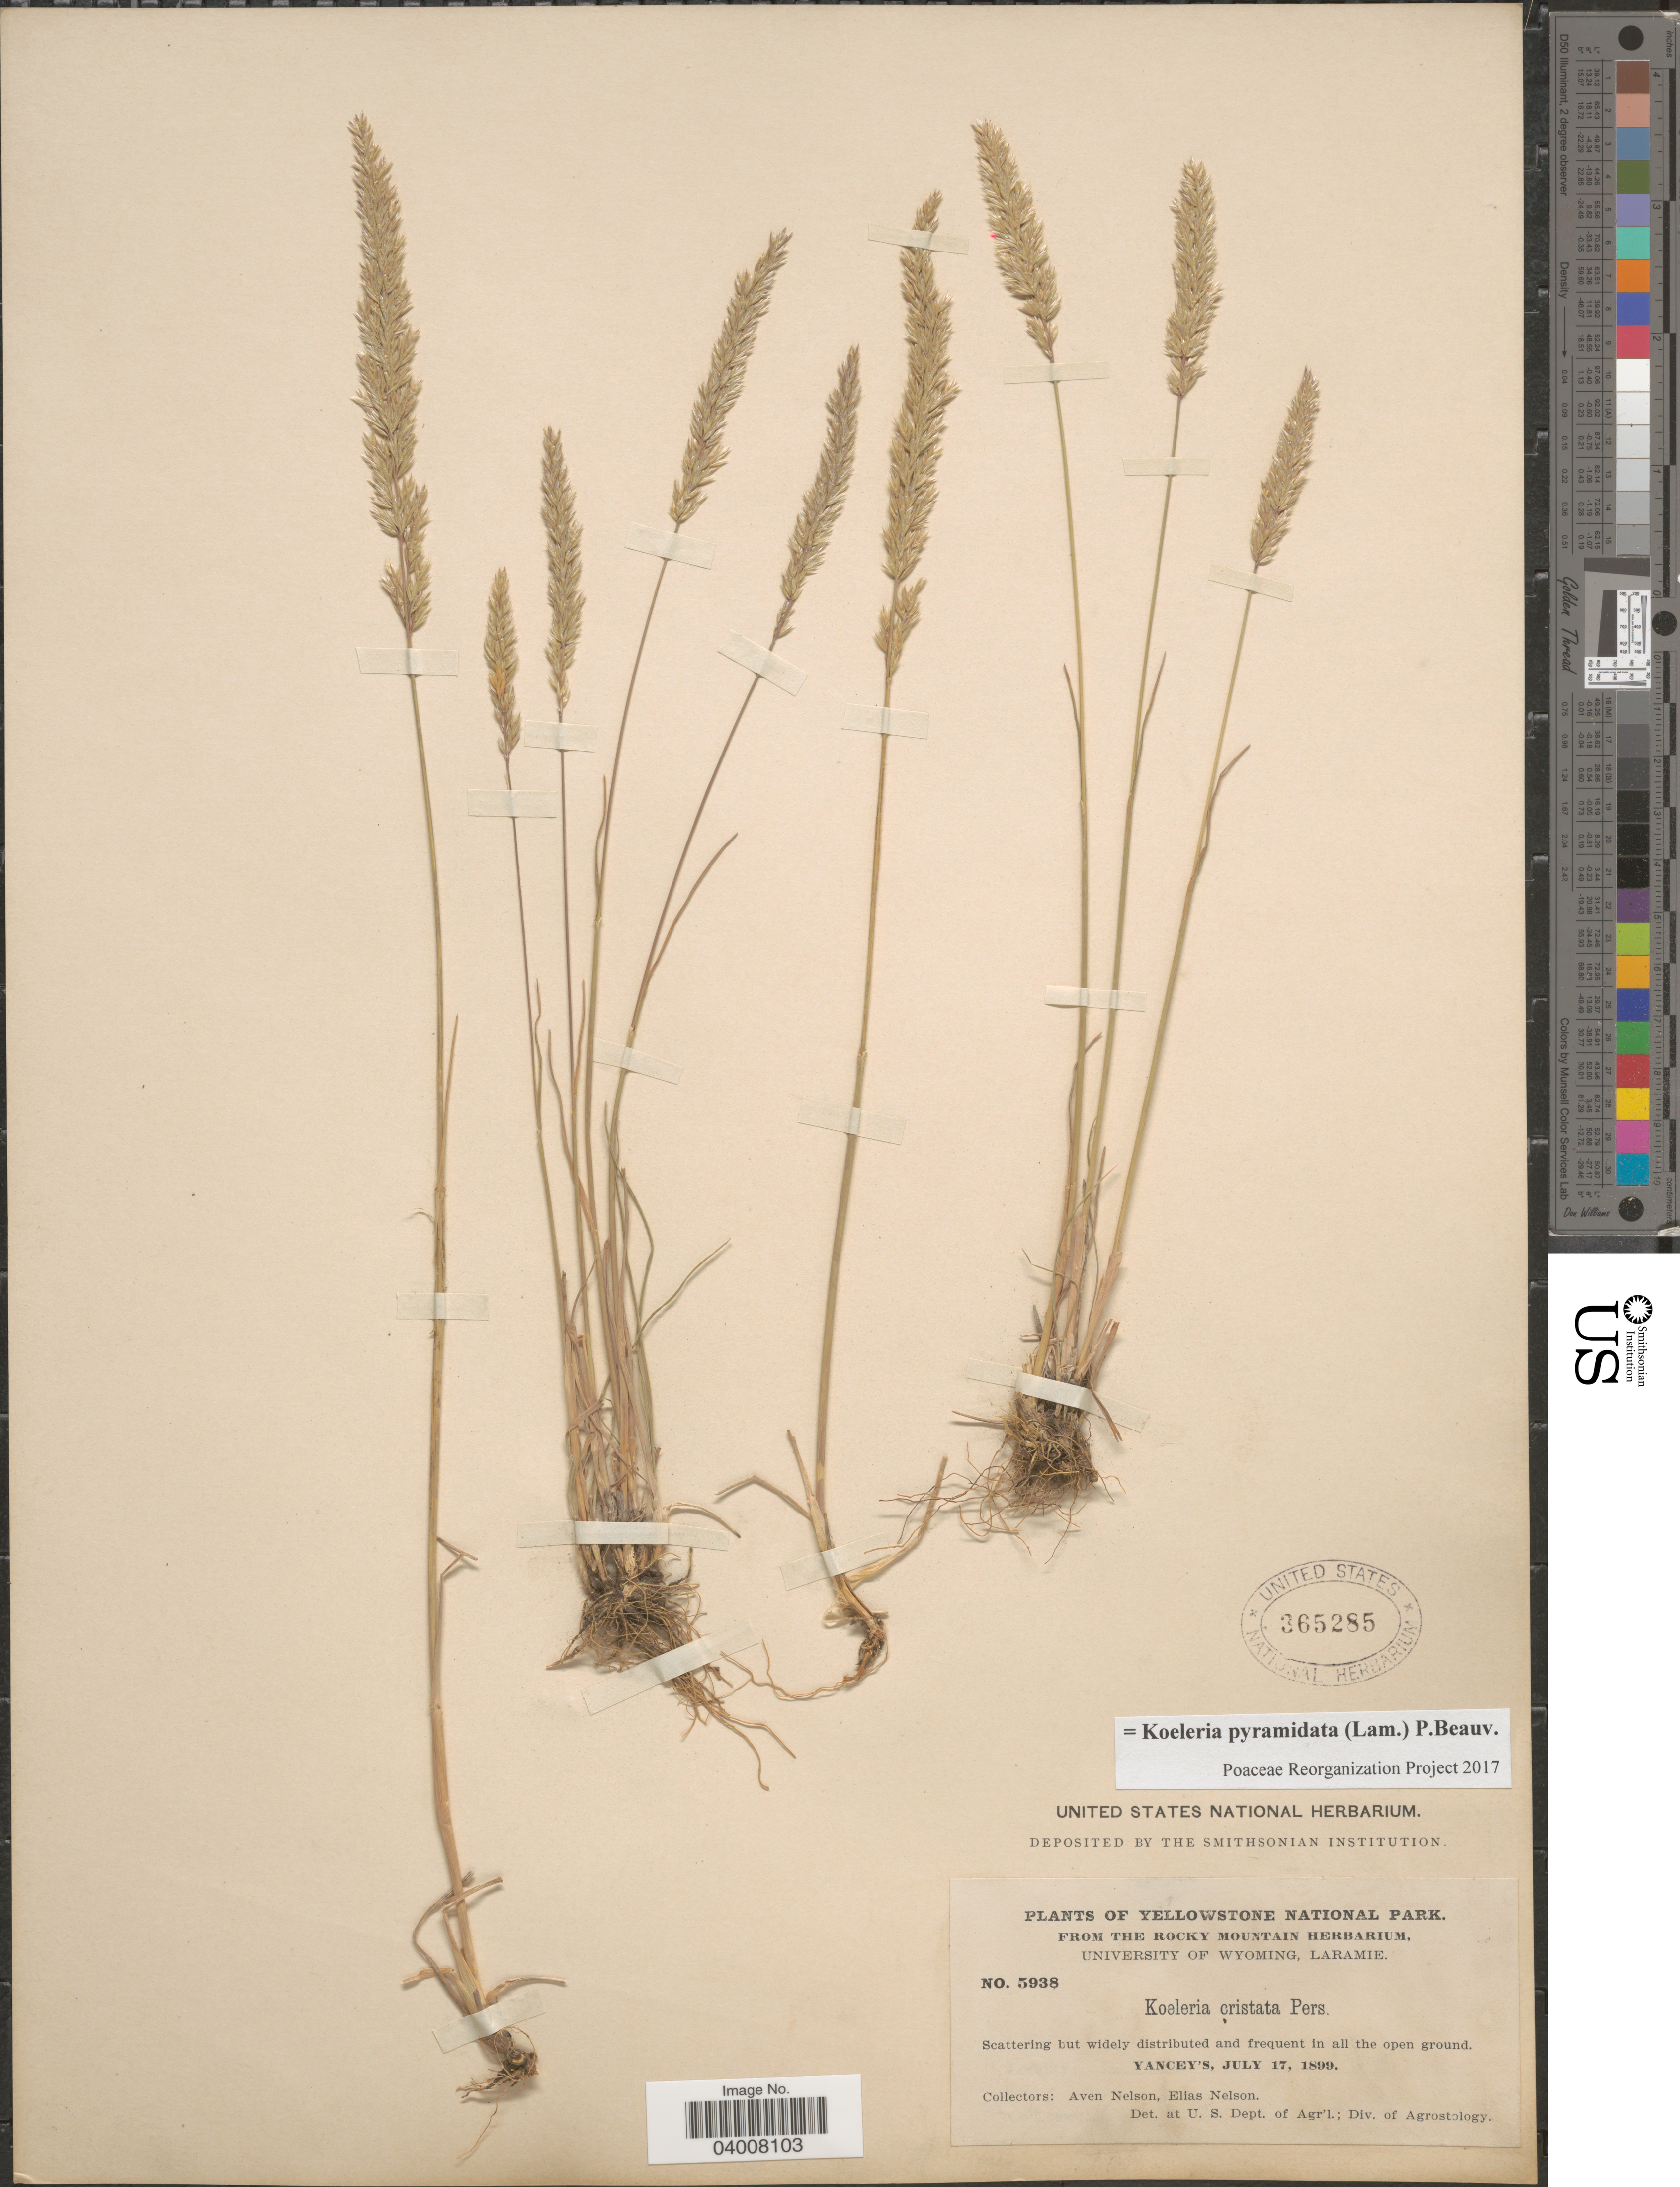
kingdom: Plantae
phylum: Tracheophyta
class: Liliopsida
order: Poales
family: Poaceae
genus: Koeleria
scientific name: Koeleria pyramidata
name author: (Lam.) P. Beauv.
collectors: A. Nelson & E. Nelson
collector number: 5938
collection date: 1899-07-17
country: United States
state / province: Wyoming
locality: Yellowstone National Park. Frequent in all the open ground. Yancey's.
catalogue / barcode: US 365285